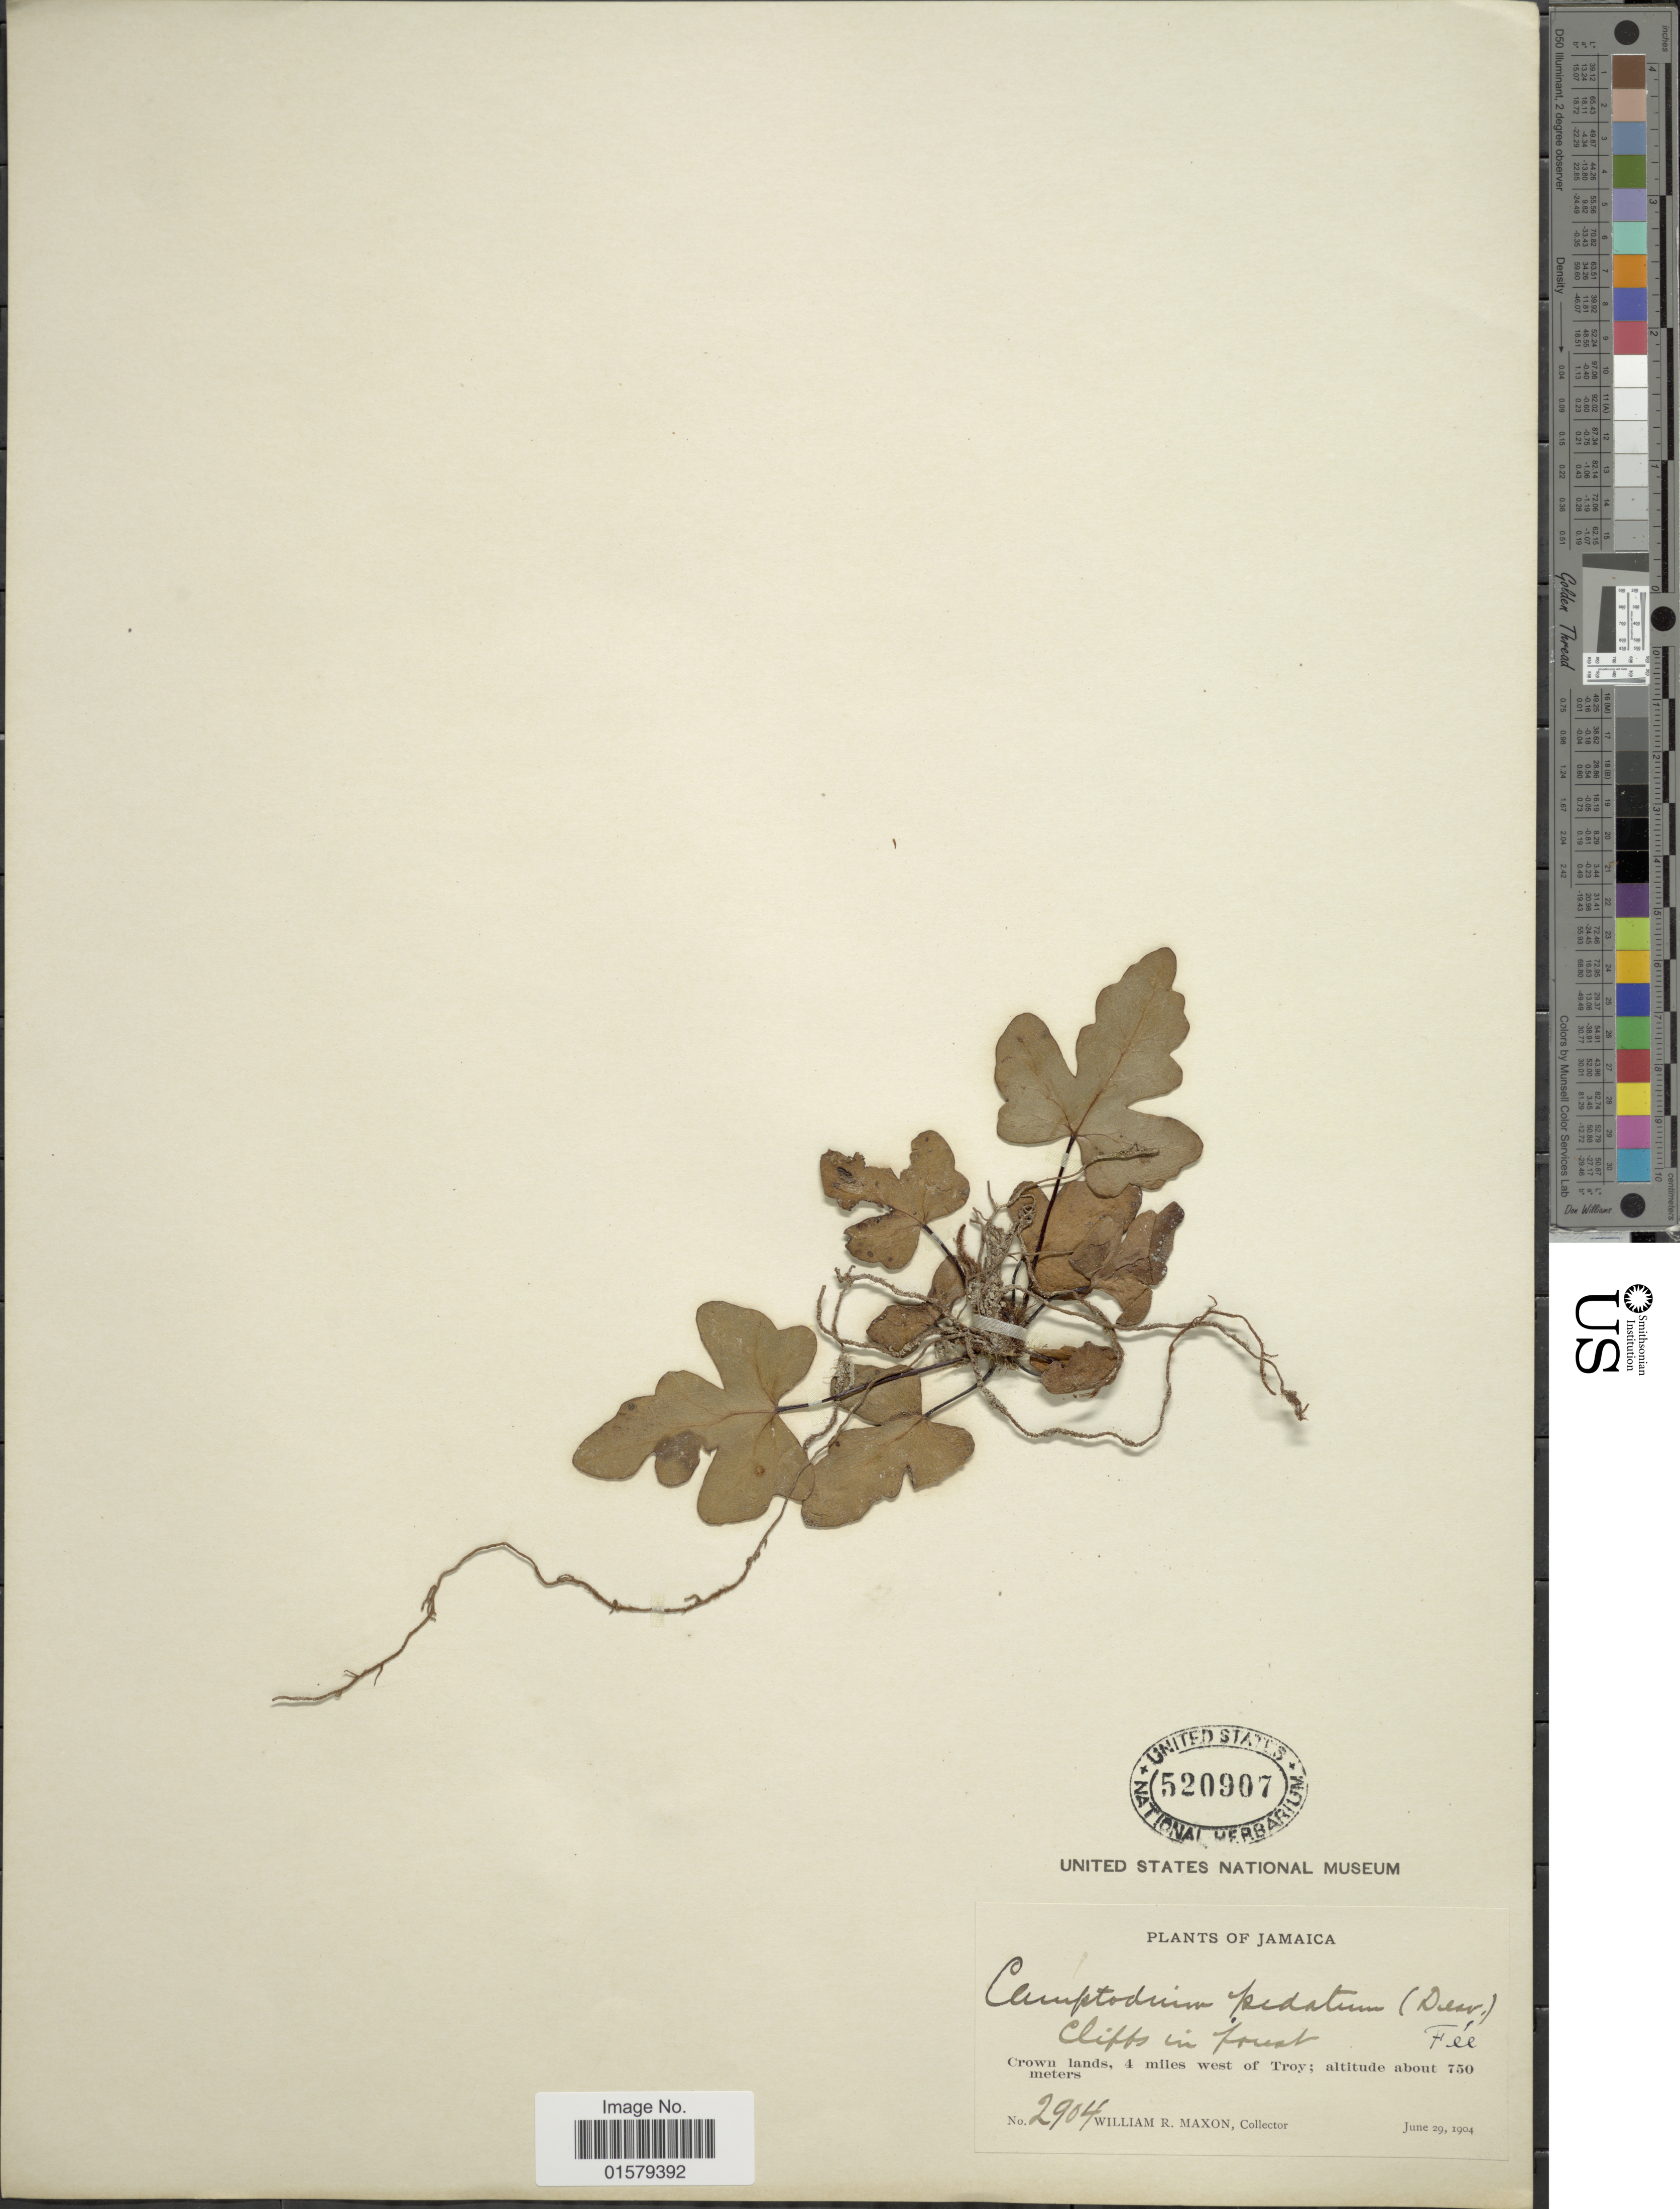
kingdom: Plantae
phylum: Tracheophyta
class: Polypodiopsida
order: Polypodiales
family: Tectariaceae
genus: Tectaria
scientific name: Tectaria pedata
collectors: W. R. Maxon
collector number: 2904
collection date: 1904-06-29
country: Jamaica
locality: Crown Lands, 4 miles west of Troy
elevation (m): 750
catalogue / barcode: US 520907